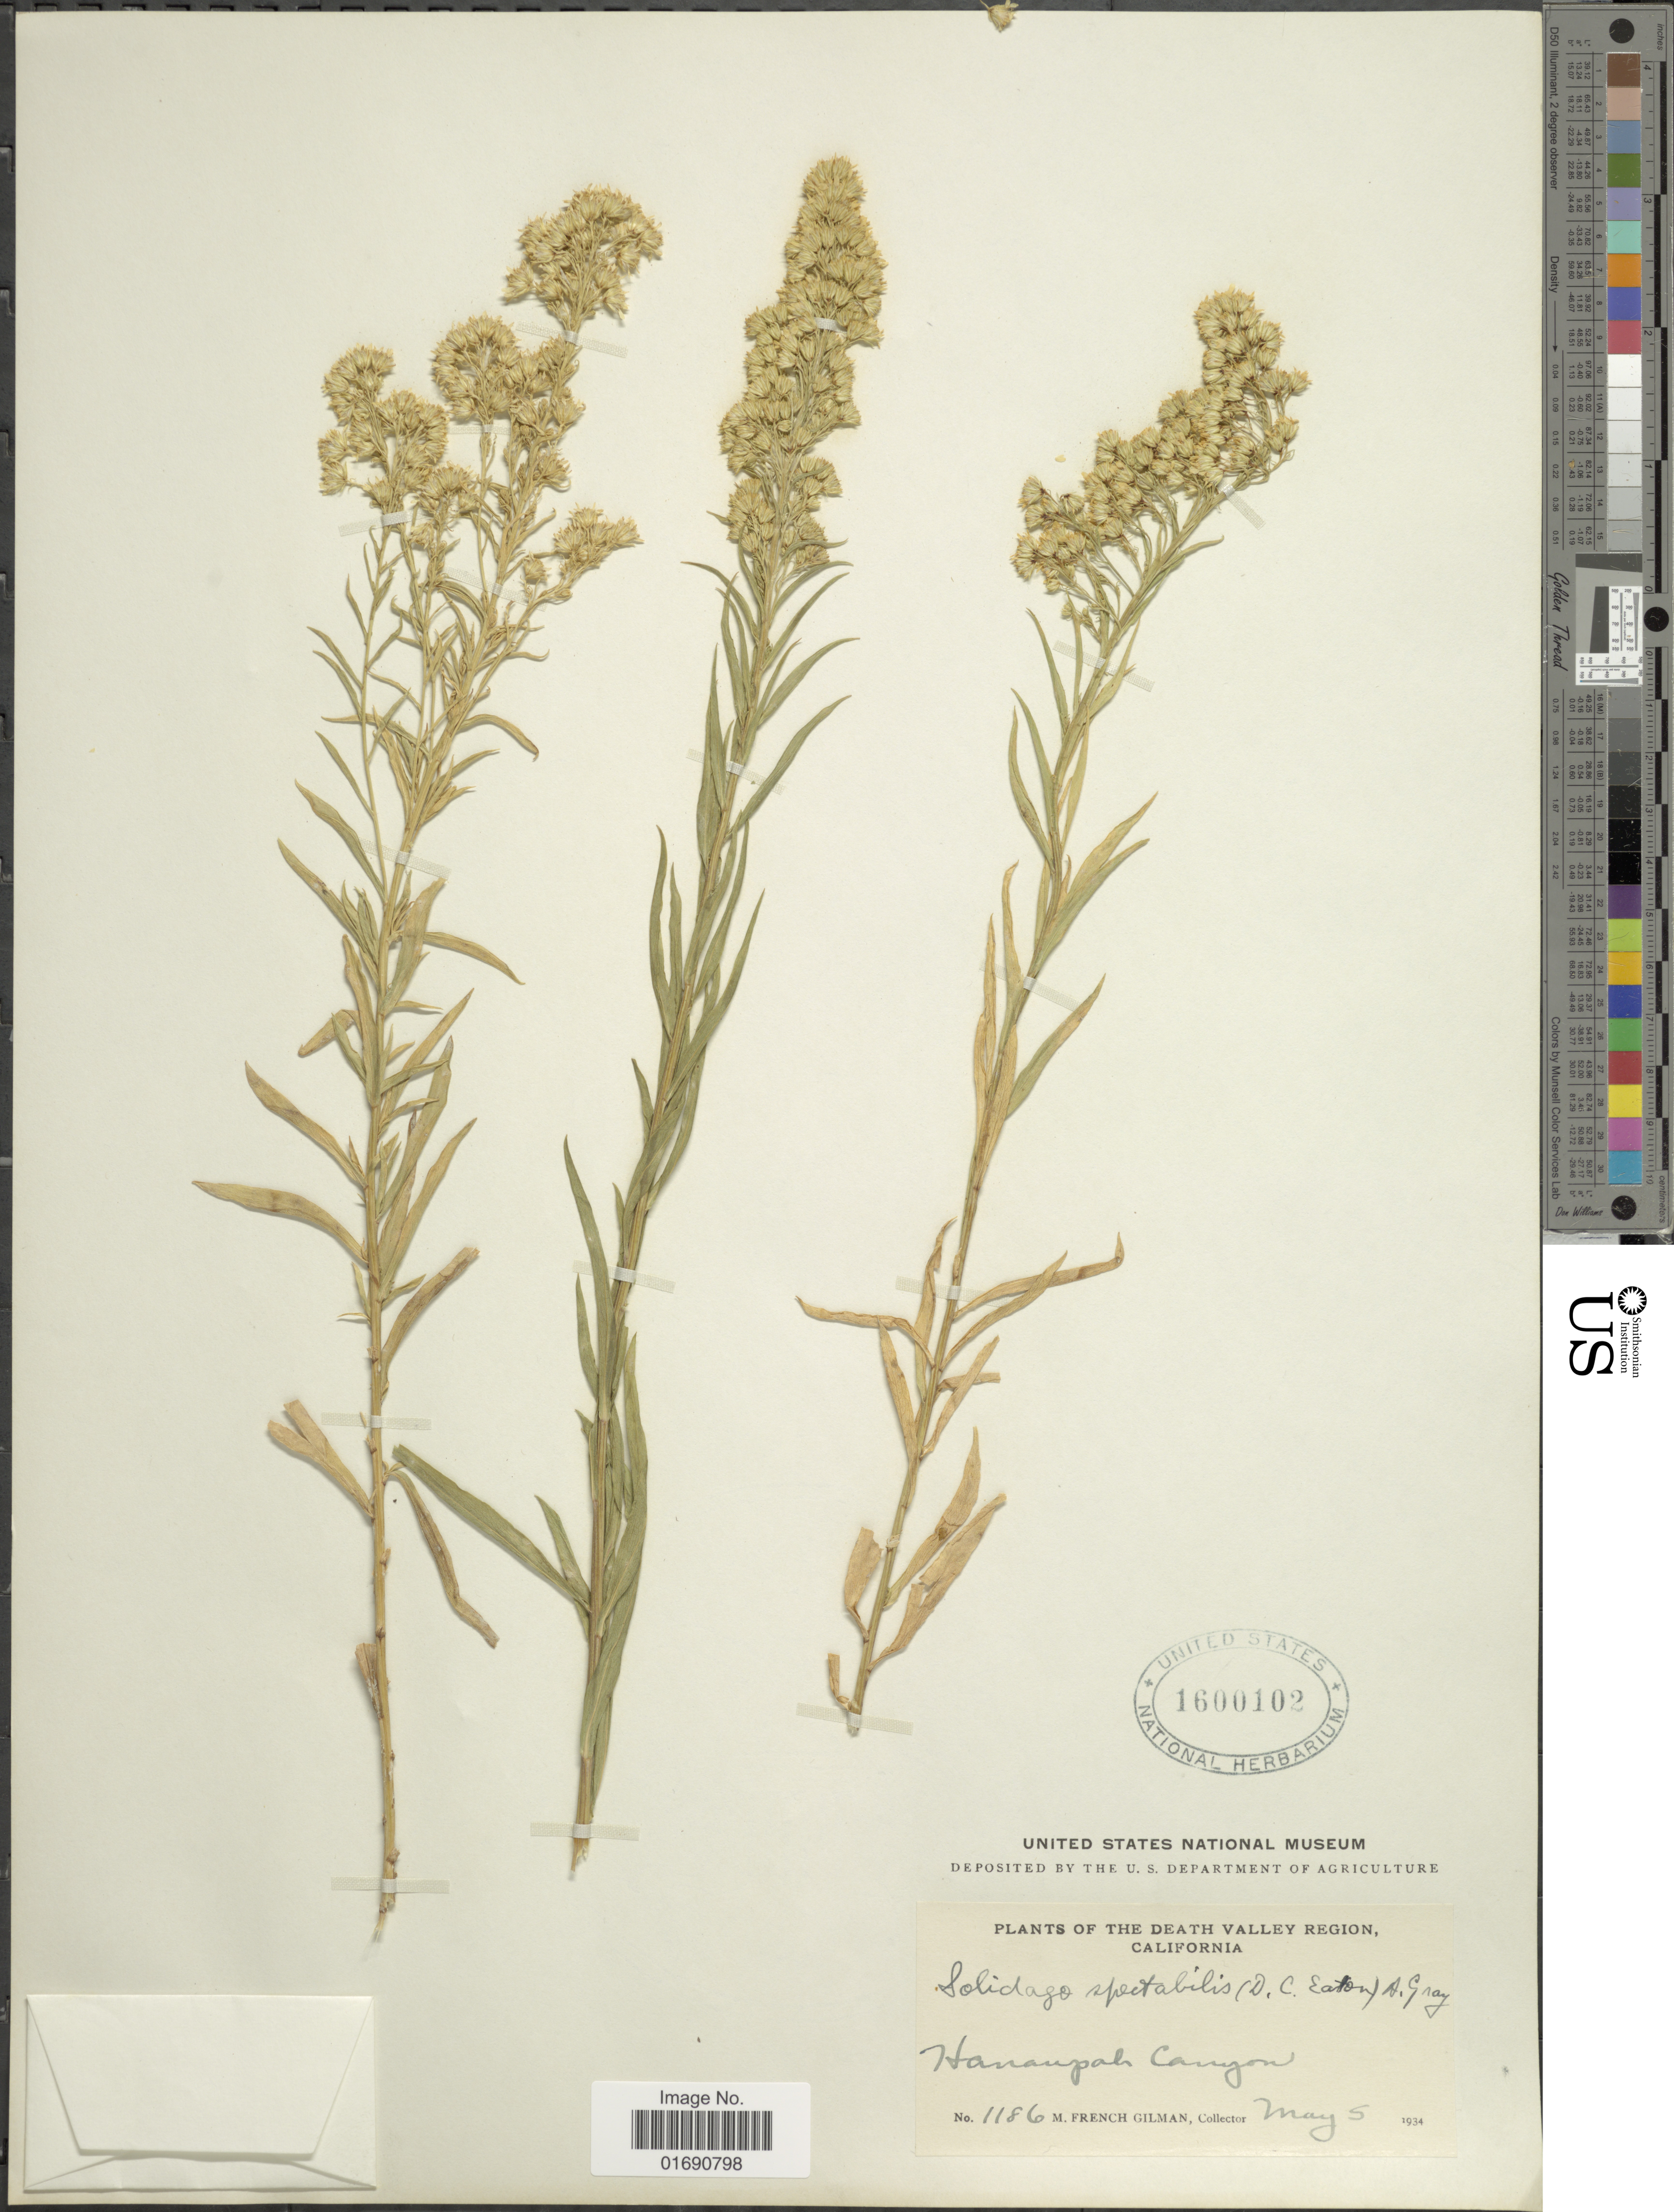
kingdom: Plantae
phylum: Tracheophyta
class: Magnoliopsida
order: Asterales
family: Asteraceae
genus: Solidago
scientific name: Solidago spectabilis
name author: (D.C. Eaton) A. Gray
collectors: M. F. Gilman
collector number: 1186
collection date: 1934-05-05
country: United States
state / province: California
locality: The Death Valley Region, Hanaupah Canyon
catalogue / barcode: US 1600102